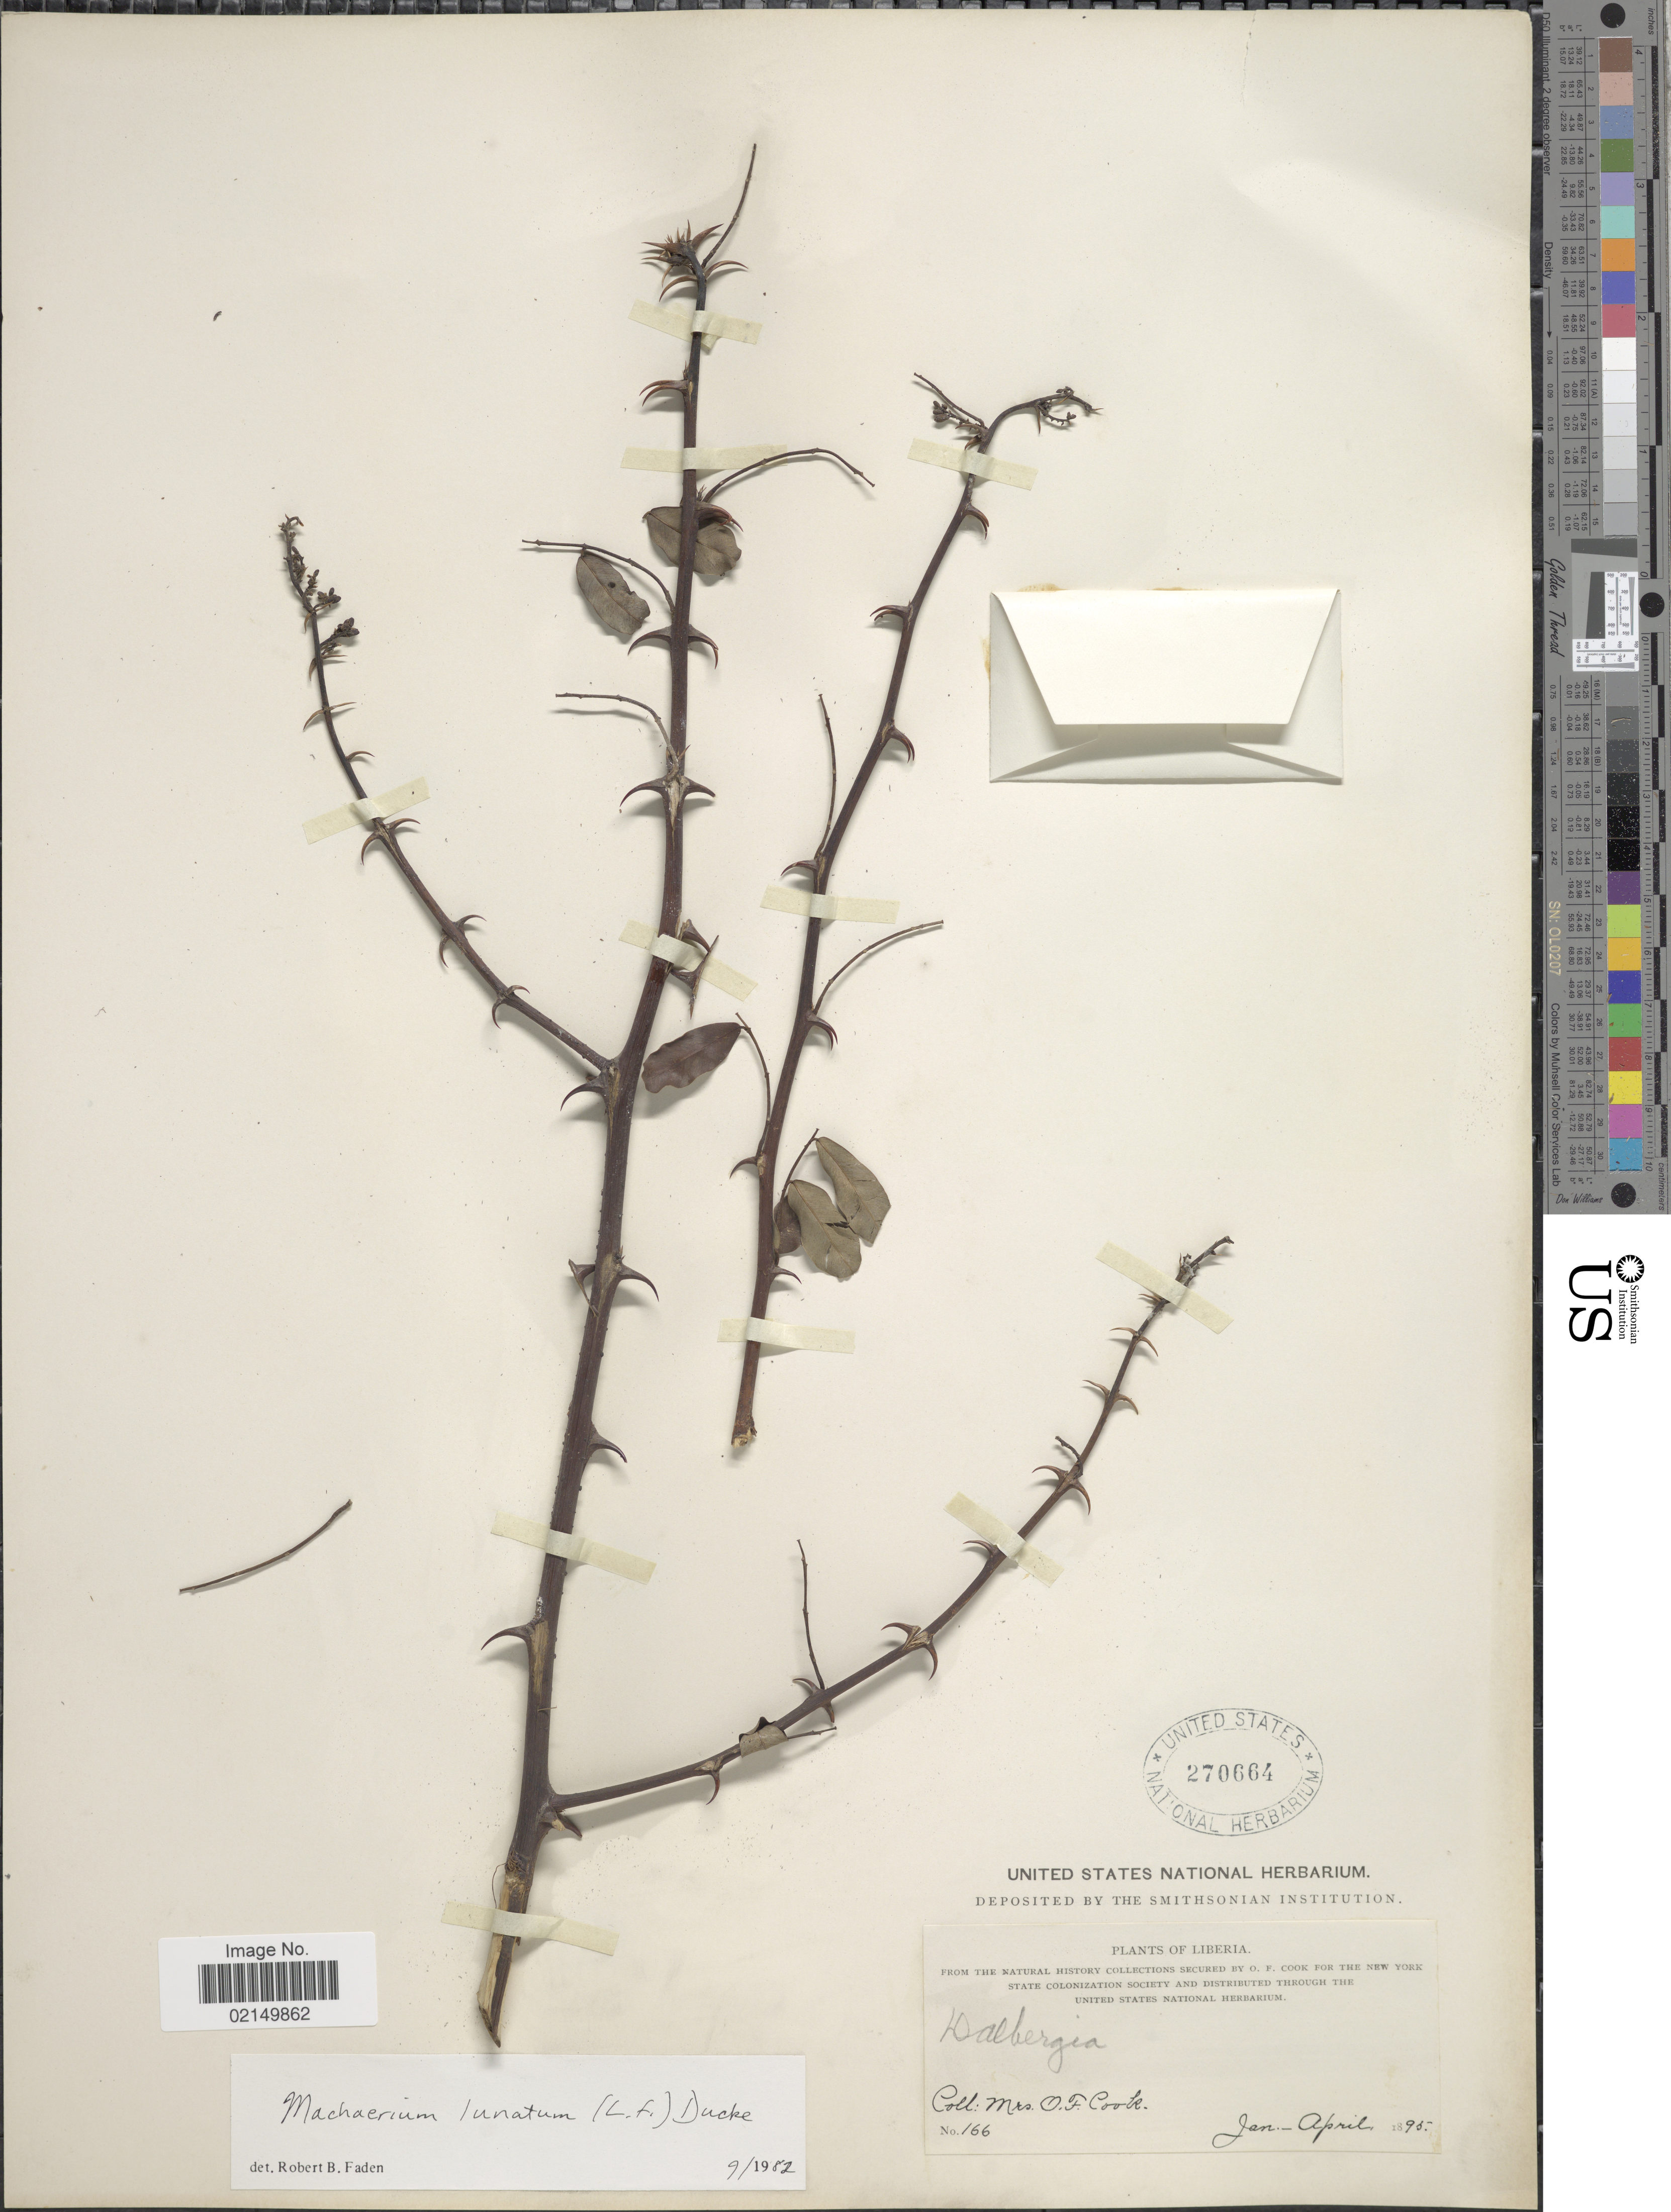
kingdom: Plantae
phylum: Tracheophyta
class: Magnoliopsida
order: Fabales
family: Fabaceae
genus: Machaerium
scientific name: Machaerium lunatum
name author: (L. f.) Ducke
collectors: Alice C. Cook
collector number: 166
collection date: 1895-01/1895-04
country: Liberia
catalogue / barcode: US 270664